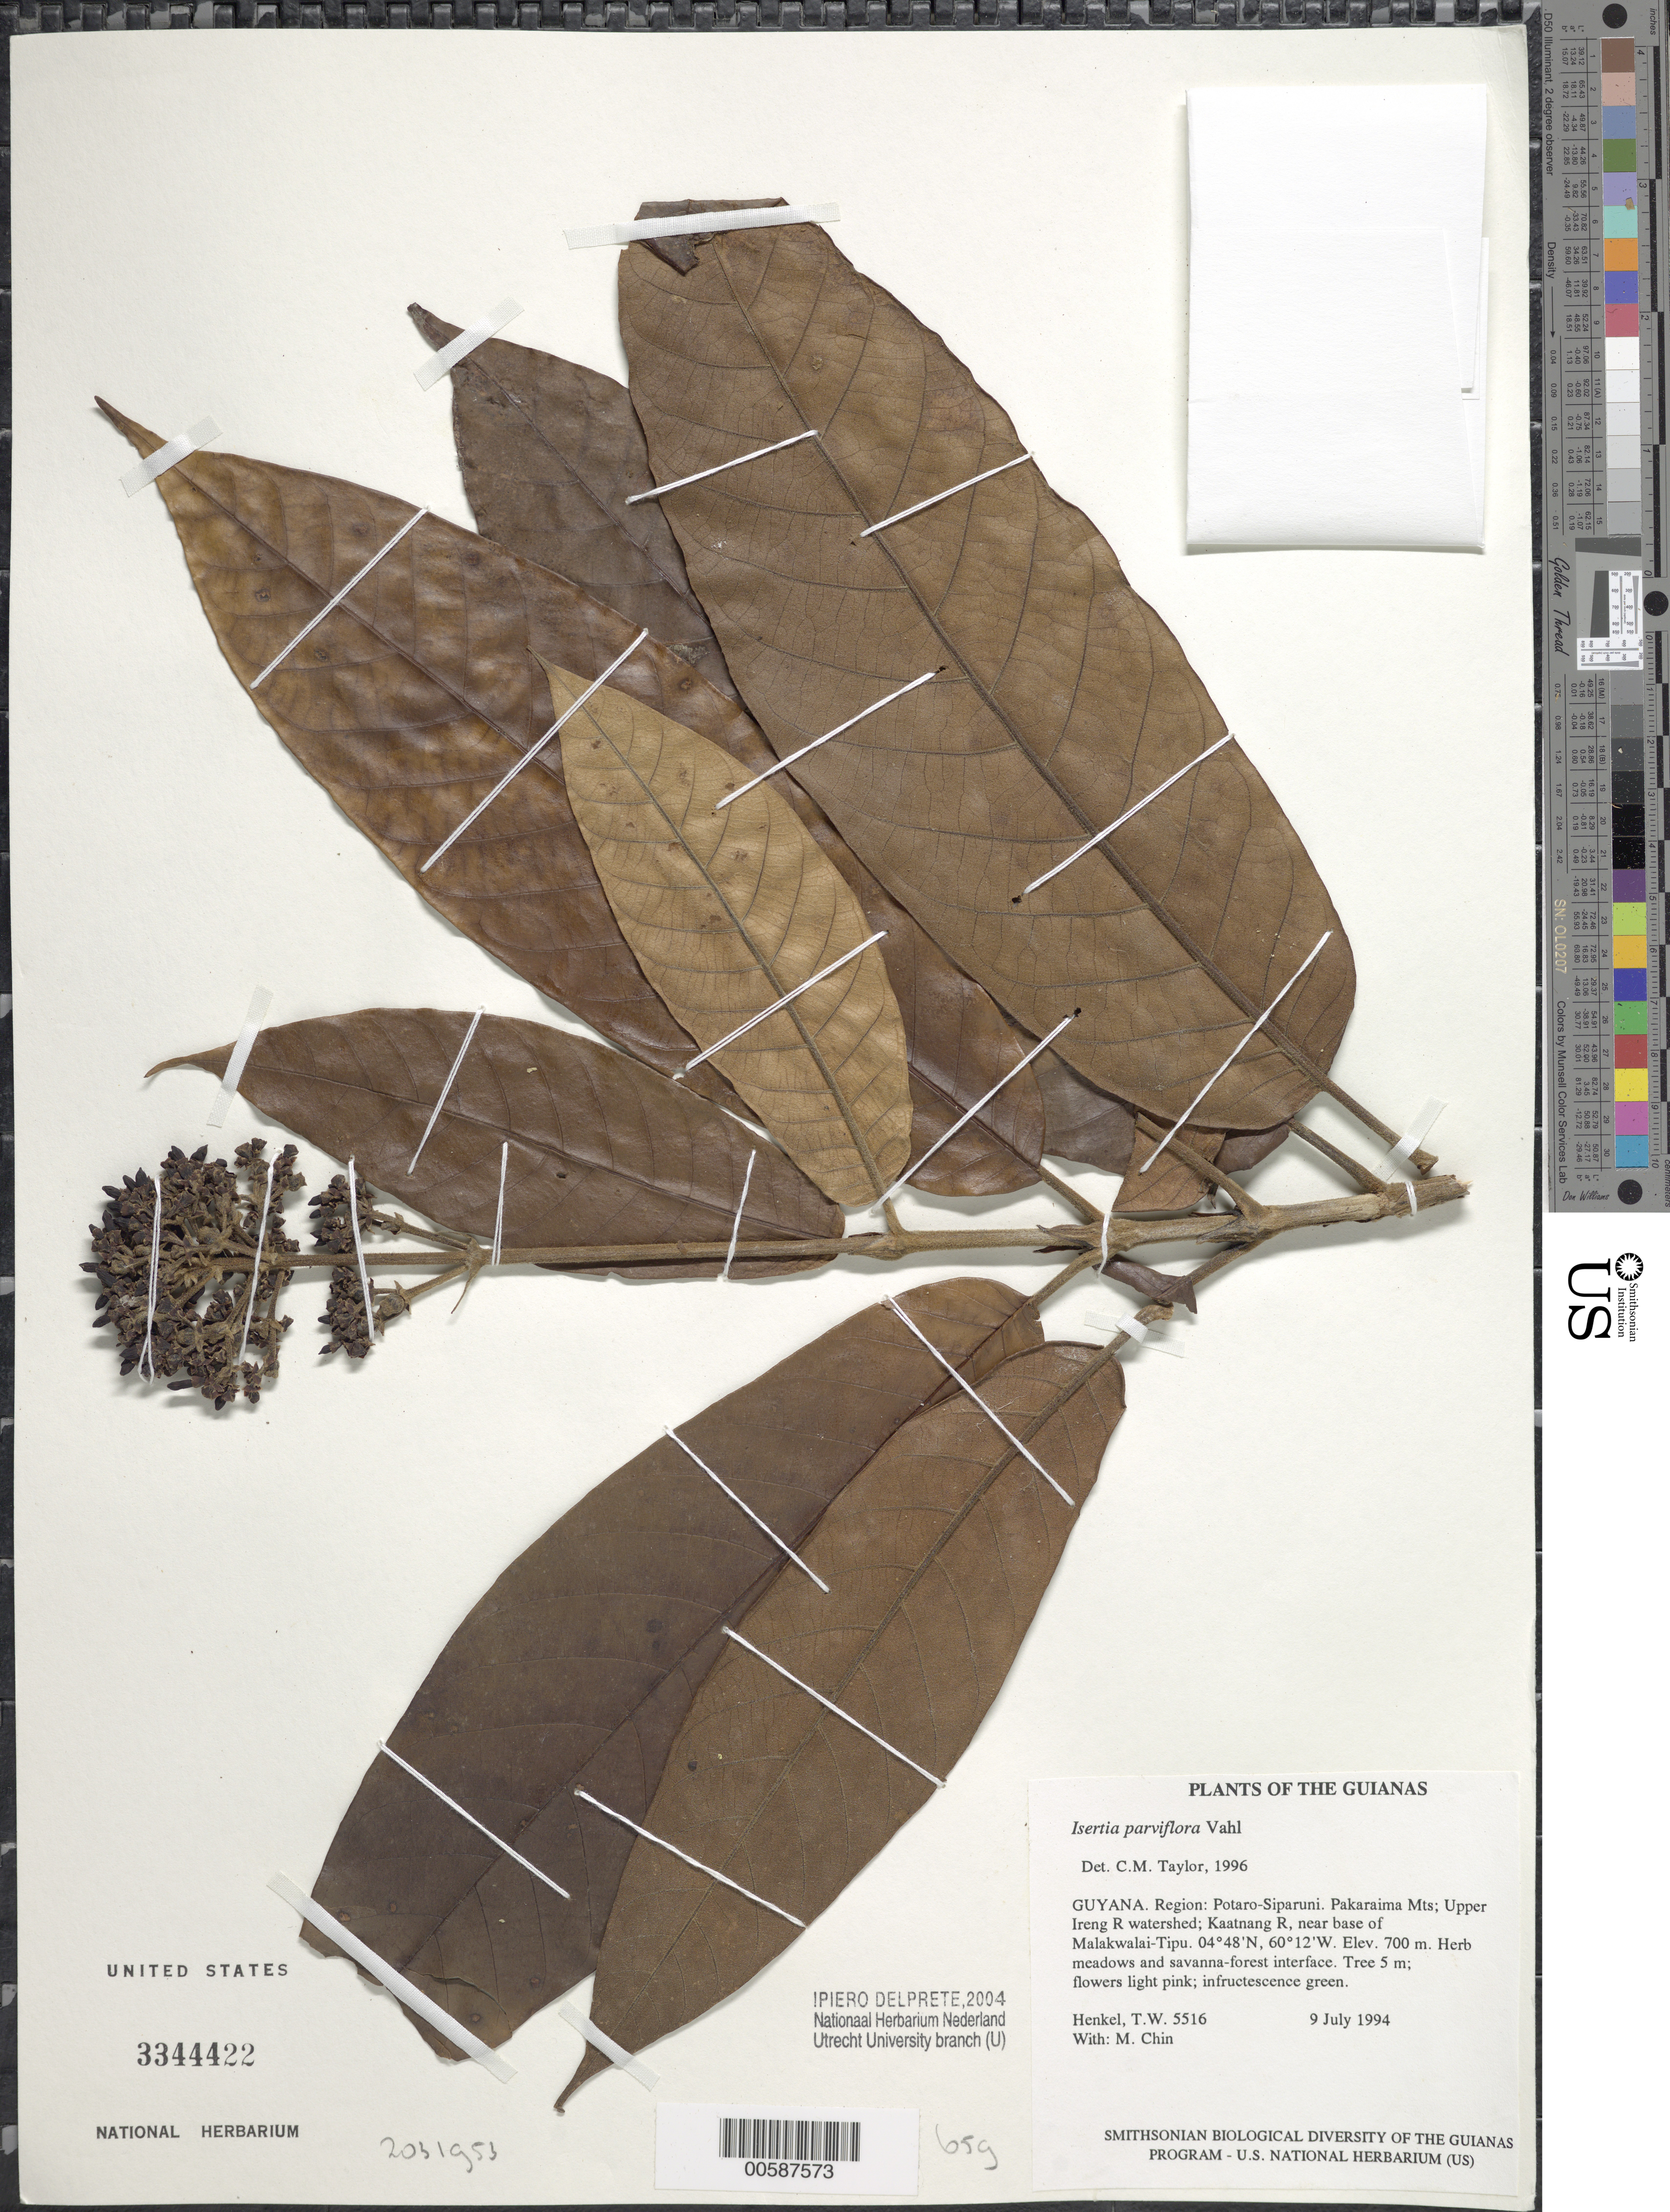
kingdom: Plantae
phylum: Tracheophyta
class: Magnoliopsida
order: Gentianales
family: Rubiaceae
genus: Isertia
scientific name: Isertia parviflora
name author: Vahl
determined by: Taylor, Charlotte M.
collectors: T. Henkel & M. Chin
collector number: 5516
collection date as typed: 9 July 1994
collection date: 1994-07-09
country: Guyana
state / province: Potaro-Siparuni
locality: Pakaraima Mts; Upper Ireng R watershed; Kaatnang R, near base of Malakwalai-Tipu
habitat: Herb meadows and savanna-forest interface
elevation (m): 700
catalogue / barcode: US 3344422